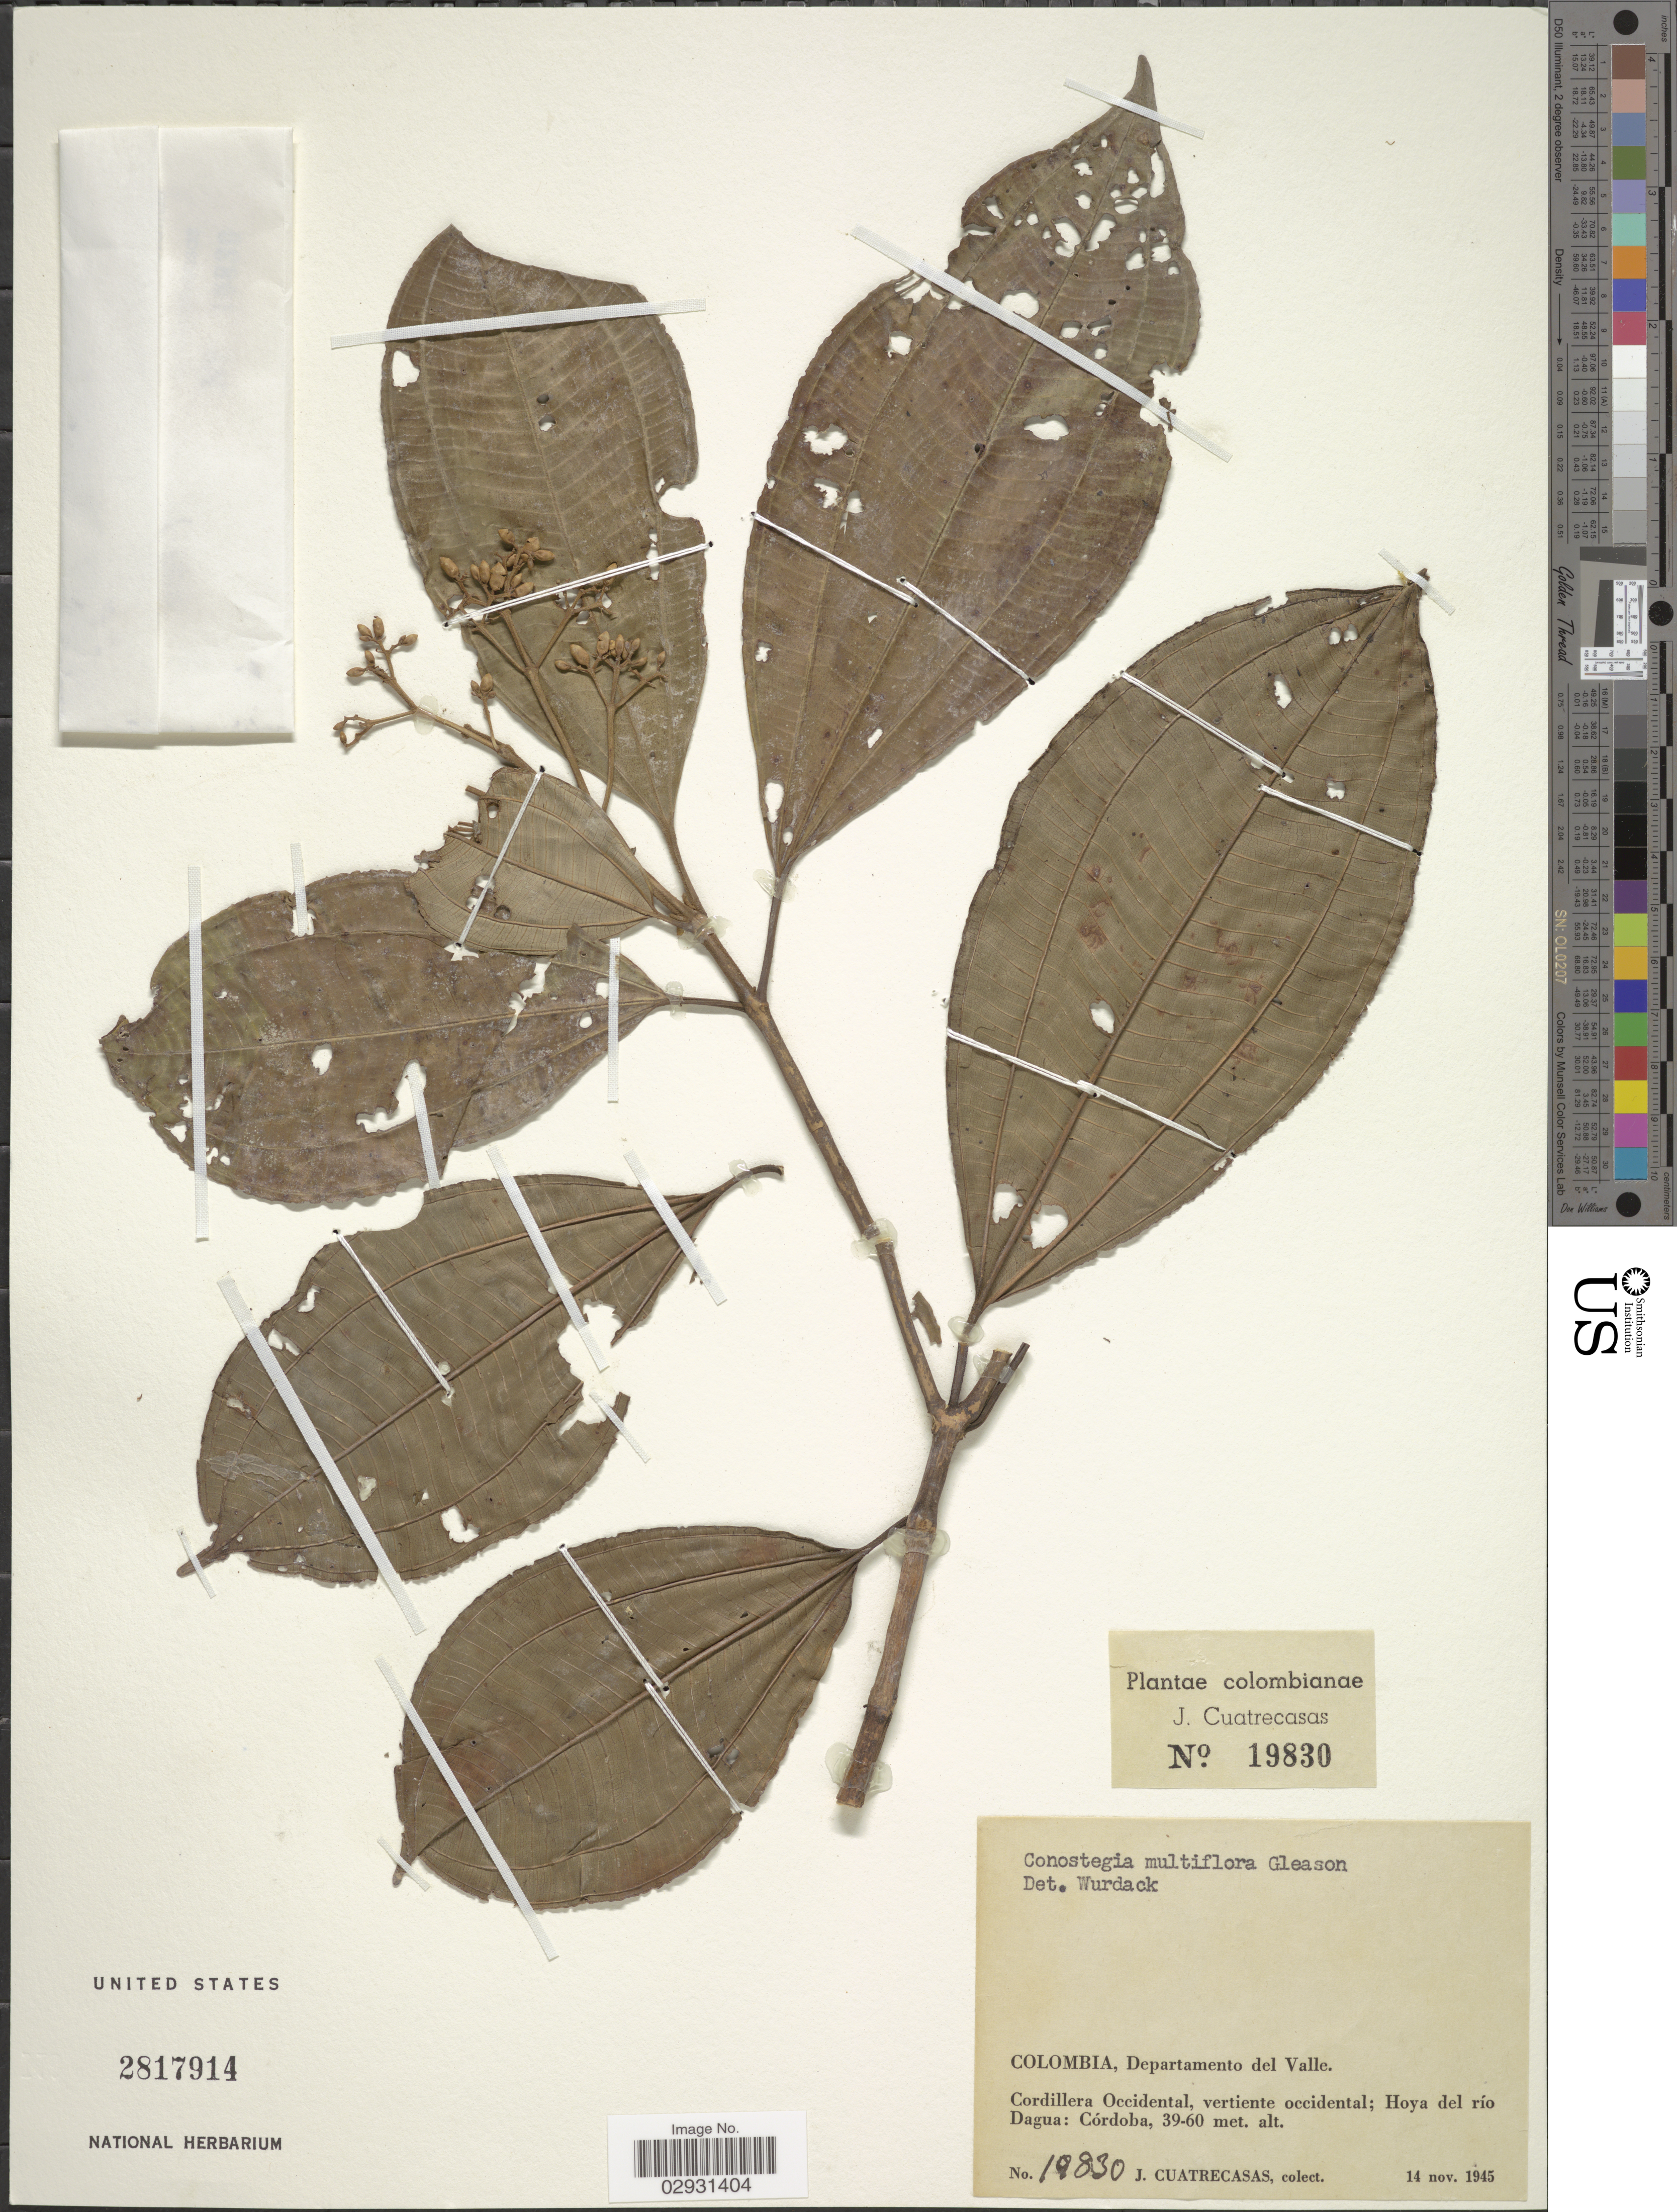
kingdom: Plantae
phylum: Tracheophyta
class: Magnoliopsida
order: Myrtales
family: Melastomataceae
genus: Conostegia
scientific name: Conostegia montana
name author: (Sw.) D. Don ex DC.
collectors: J. Cuatrecasas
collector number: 19830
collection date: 1945-11-14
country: Colombia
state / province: Valle del Cauca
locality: Departamento del Valle. Cordillera Occidental, vertiente occidental; Hoya del río Dagua: Córdoba.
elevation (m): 39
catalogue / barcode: US 2817914